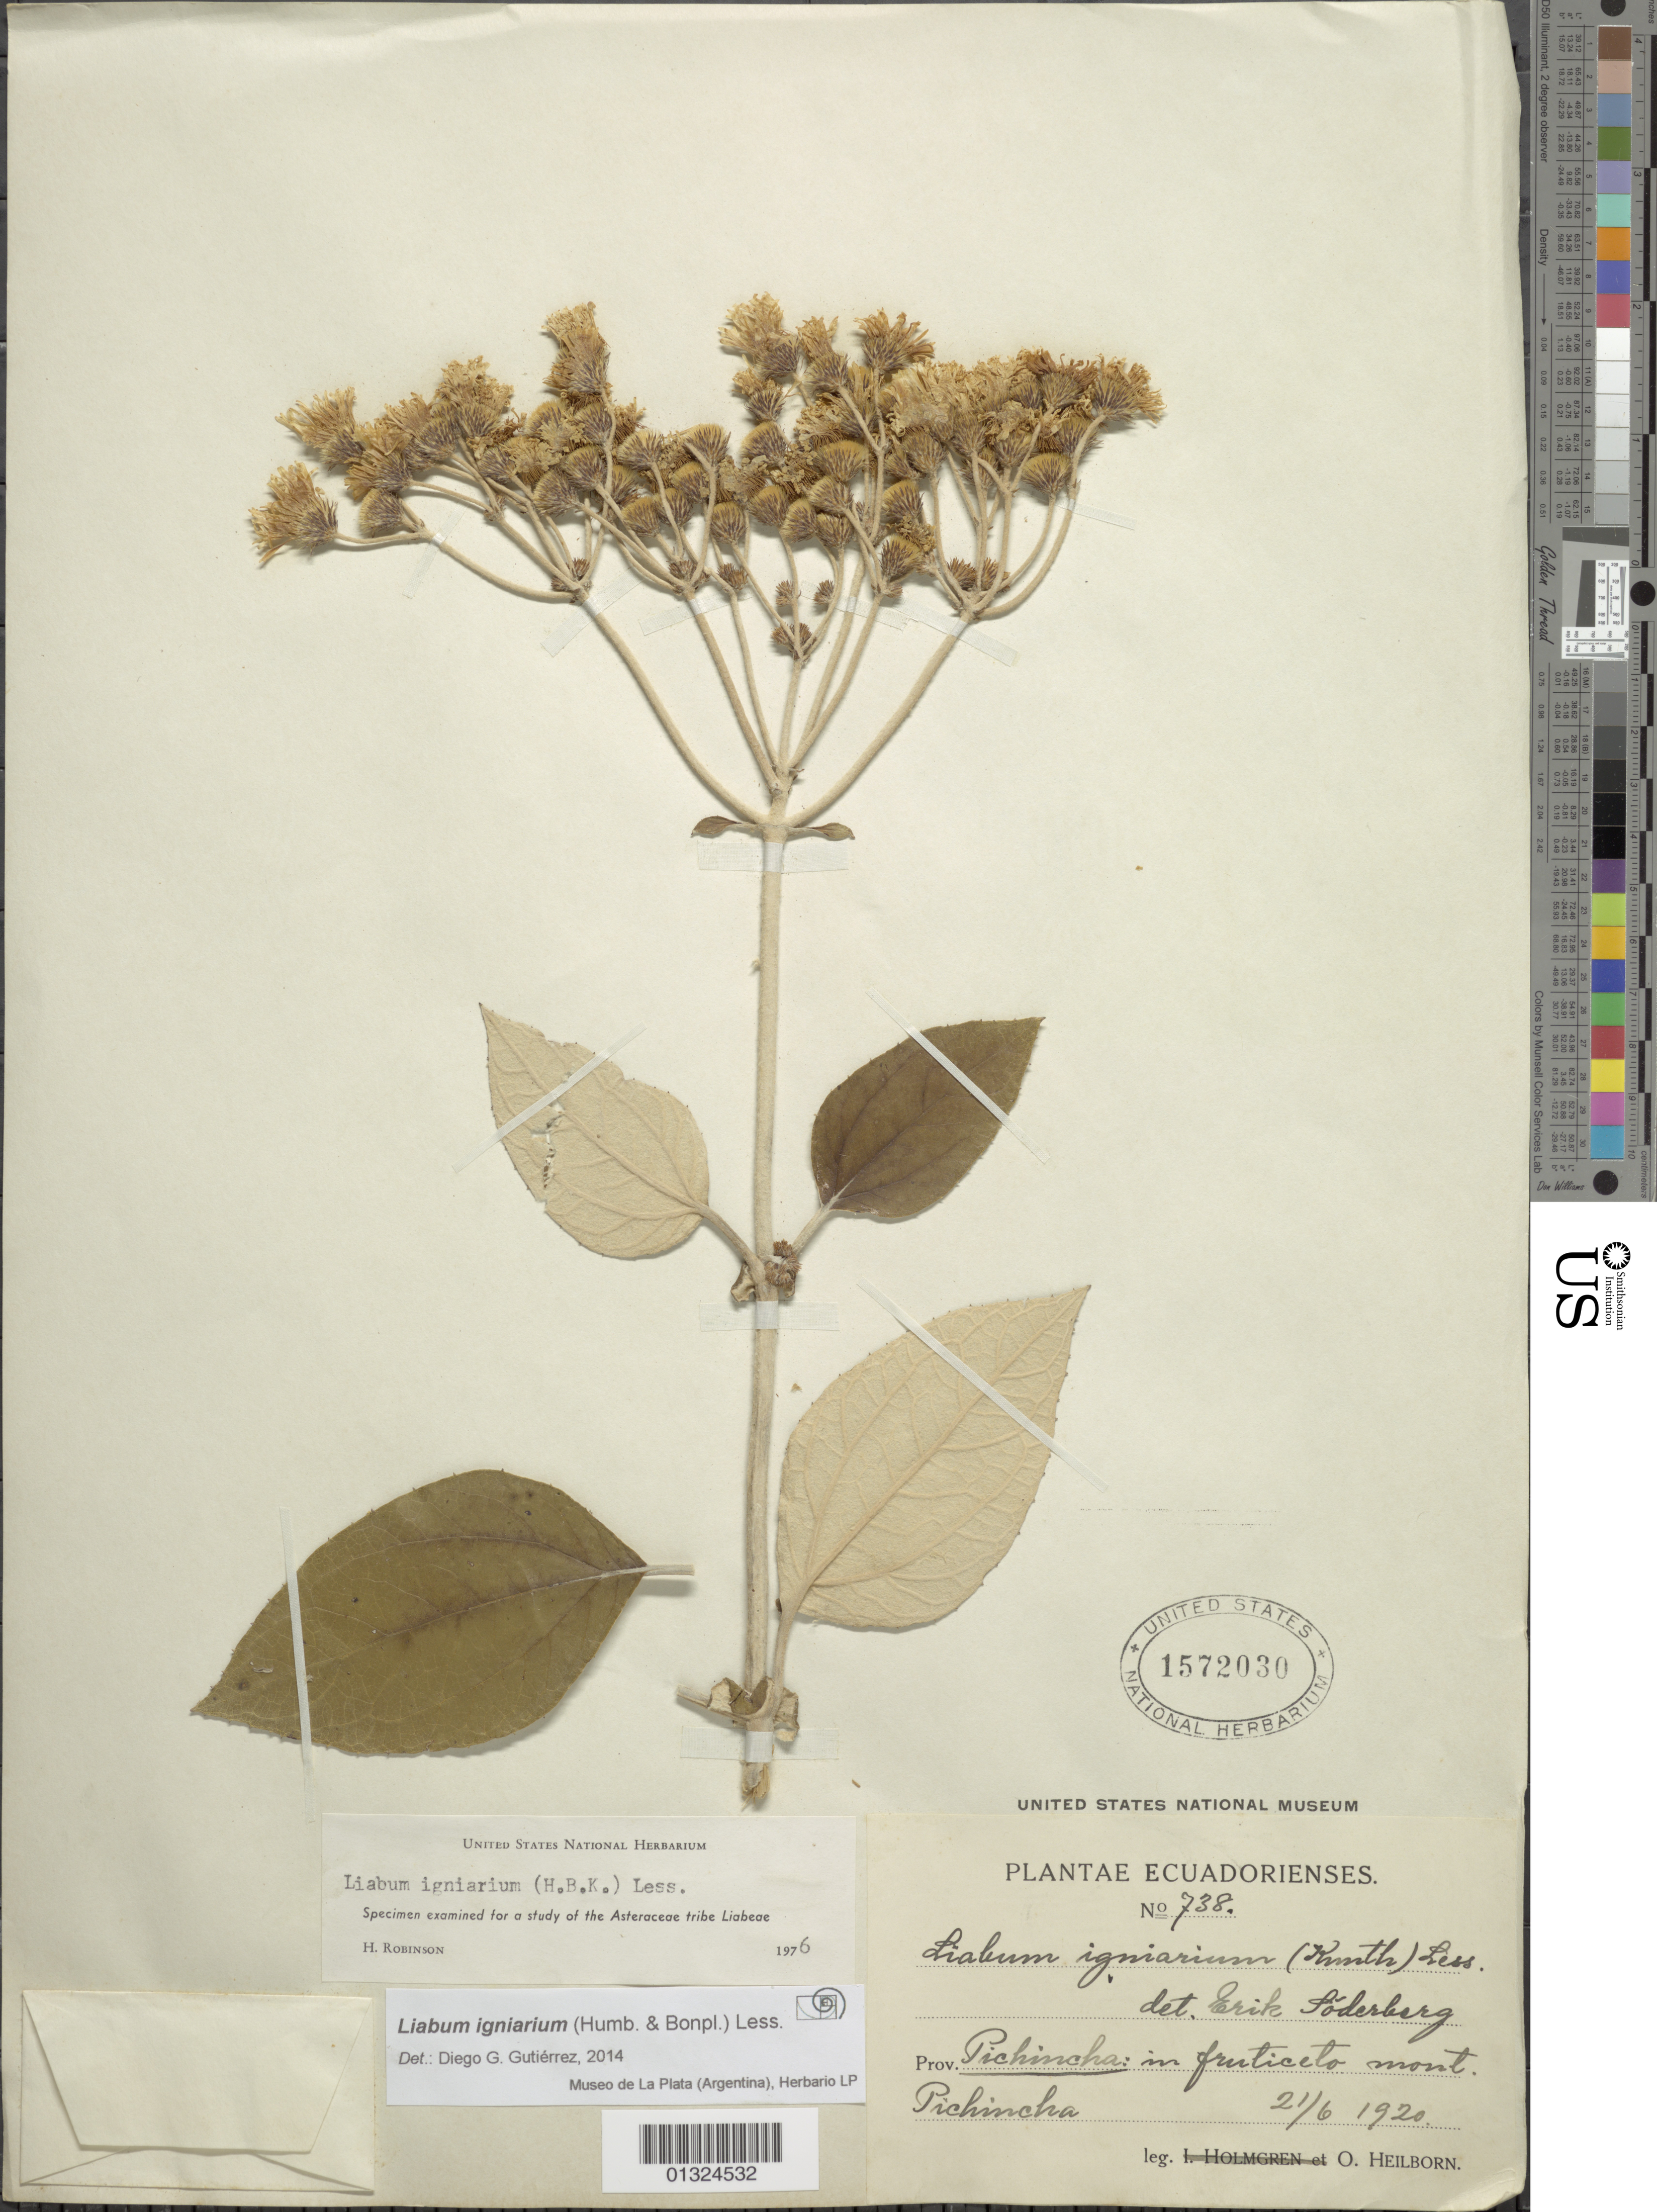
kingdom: Plantae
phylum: Tracheophyta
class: Magnoliopsida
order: Asterales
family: Asteraceae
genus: Liabum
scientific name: Liabum igniarium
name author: Less.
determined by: Gutierrez, D. G.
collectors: O. Heilborn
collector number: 738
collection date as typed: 21 Jun 1920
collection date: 1920-06-21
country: Ecuador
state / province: Pichincha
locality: Pichincha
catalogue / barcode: US 1572030